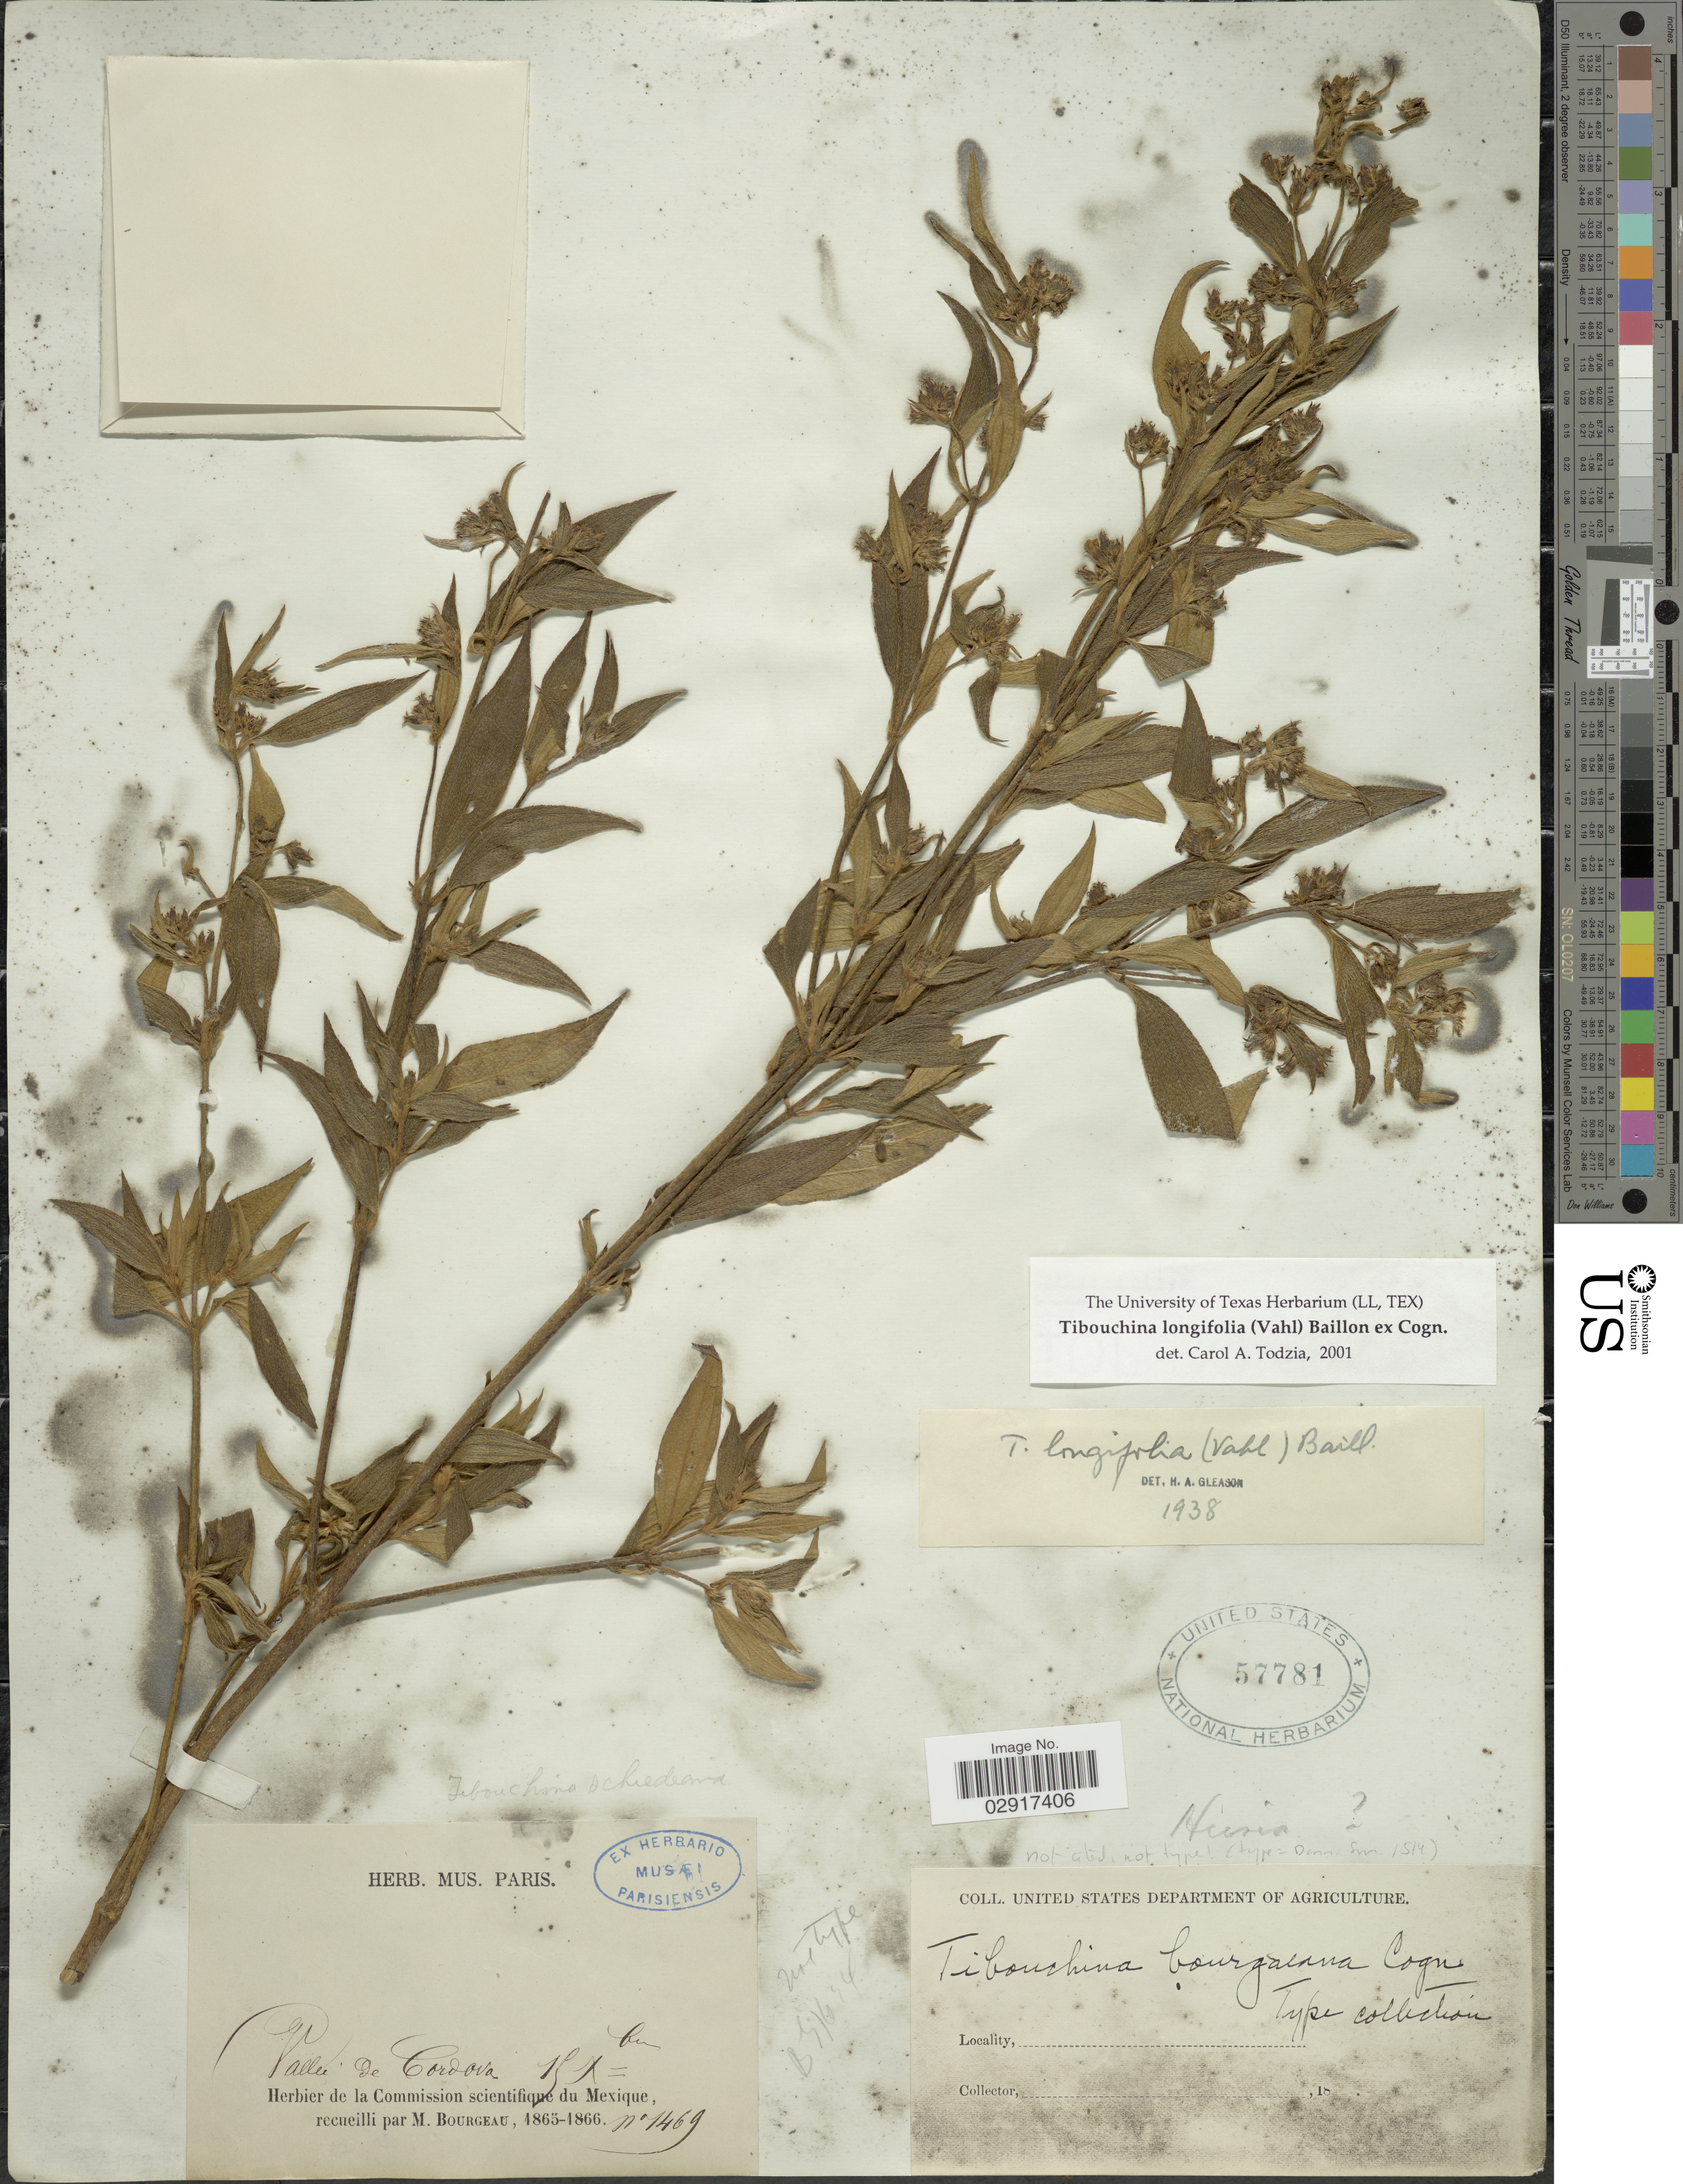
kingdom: Plantae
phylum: Tracheophyta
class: Magnoliopsida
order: Myrtales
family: Melastomataceae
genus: Chaetogastra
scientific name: Chaetogastra longifolia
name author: (Vahl) DC.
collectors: B. Bourgeau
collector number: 1469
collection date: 1865-12-19/1866-12-19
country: Mexico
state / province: Veracruz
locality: Vallee de Cordova.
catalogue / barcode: US 57781